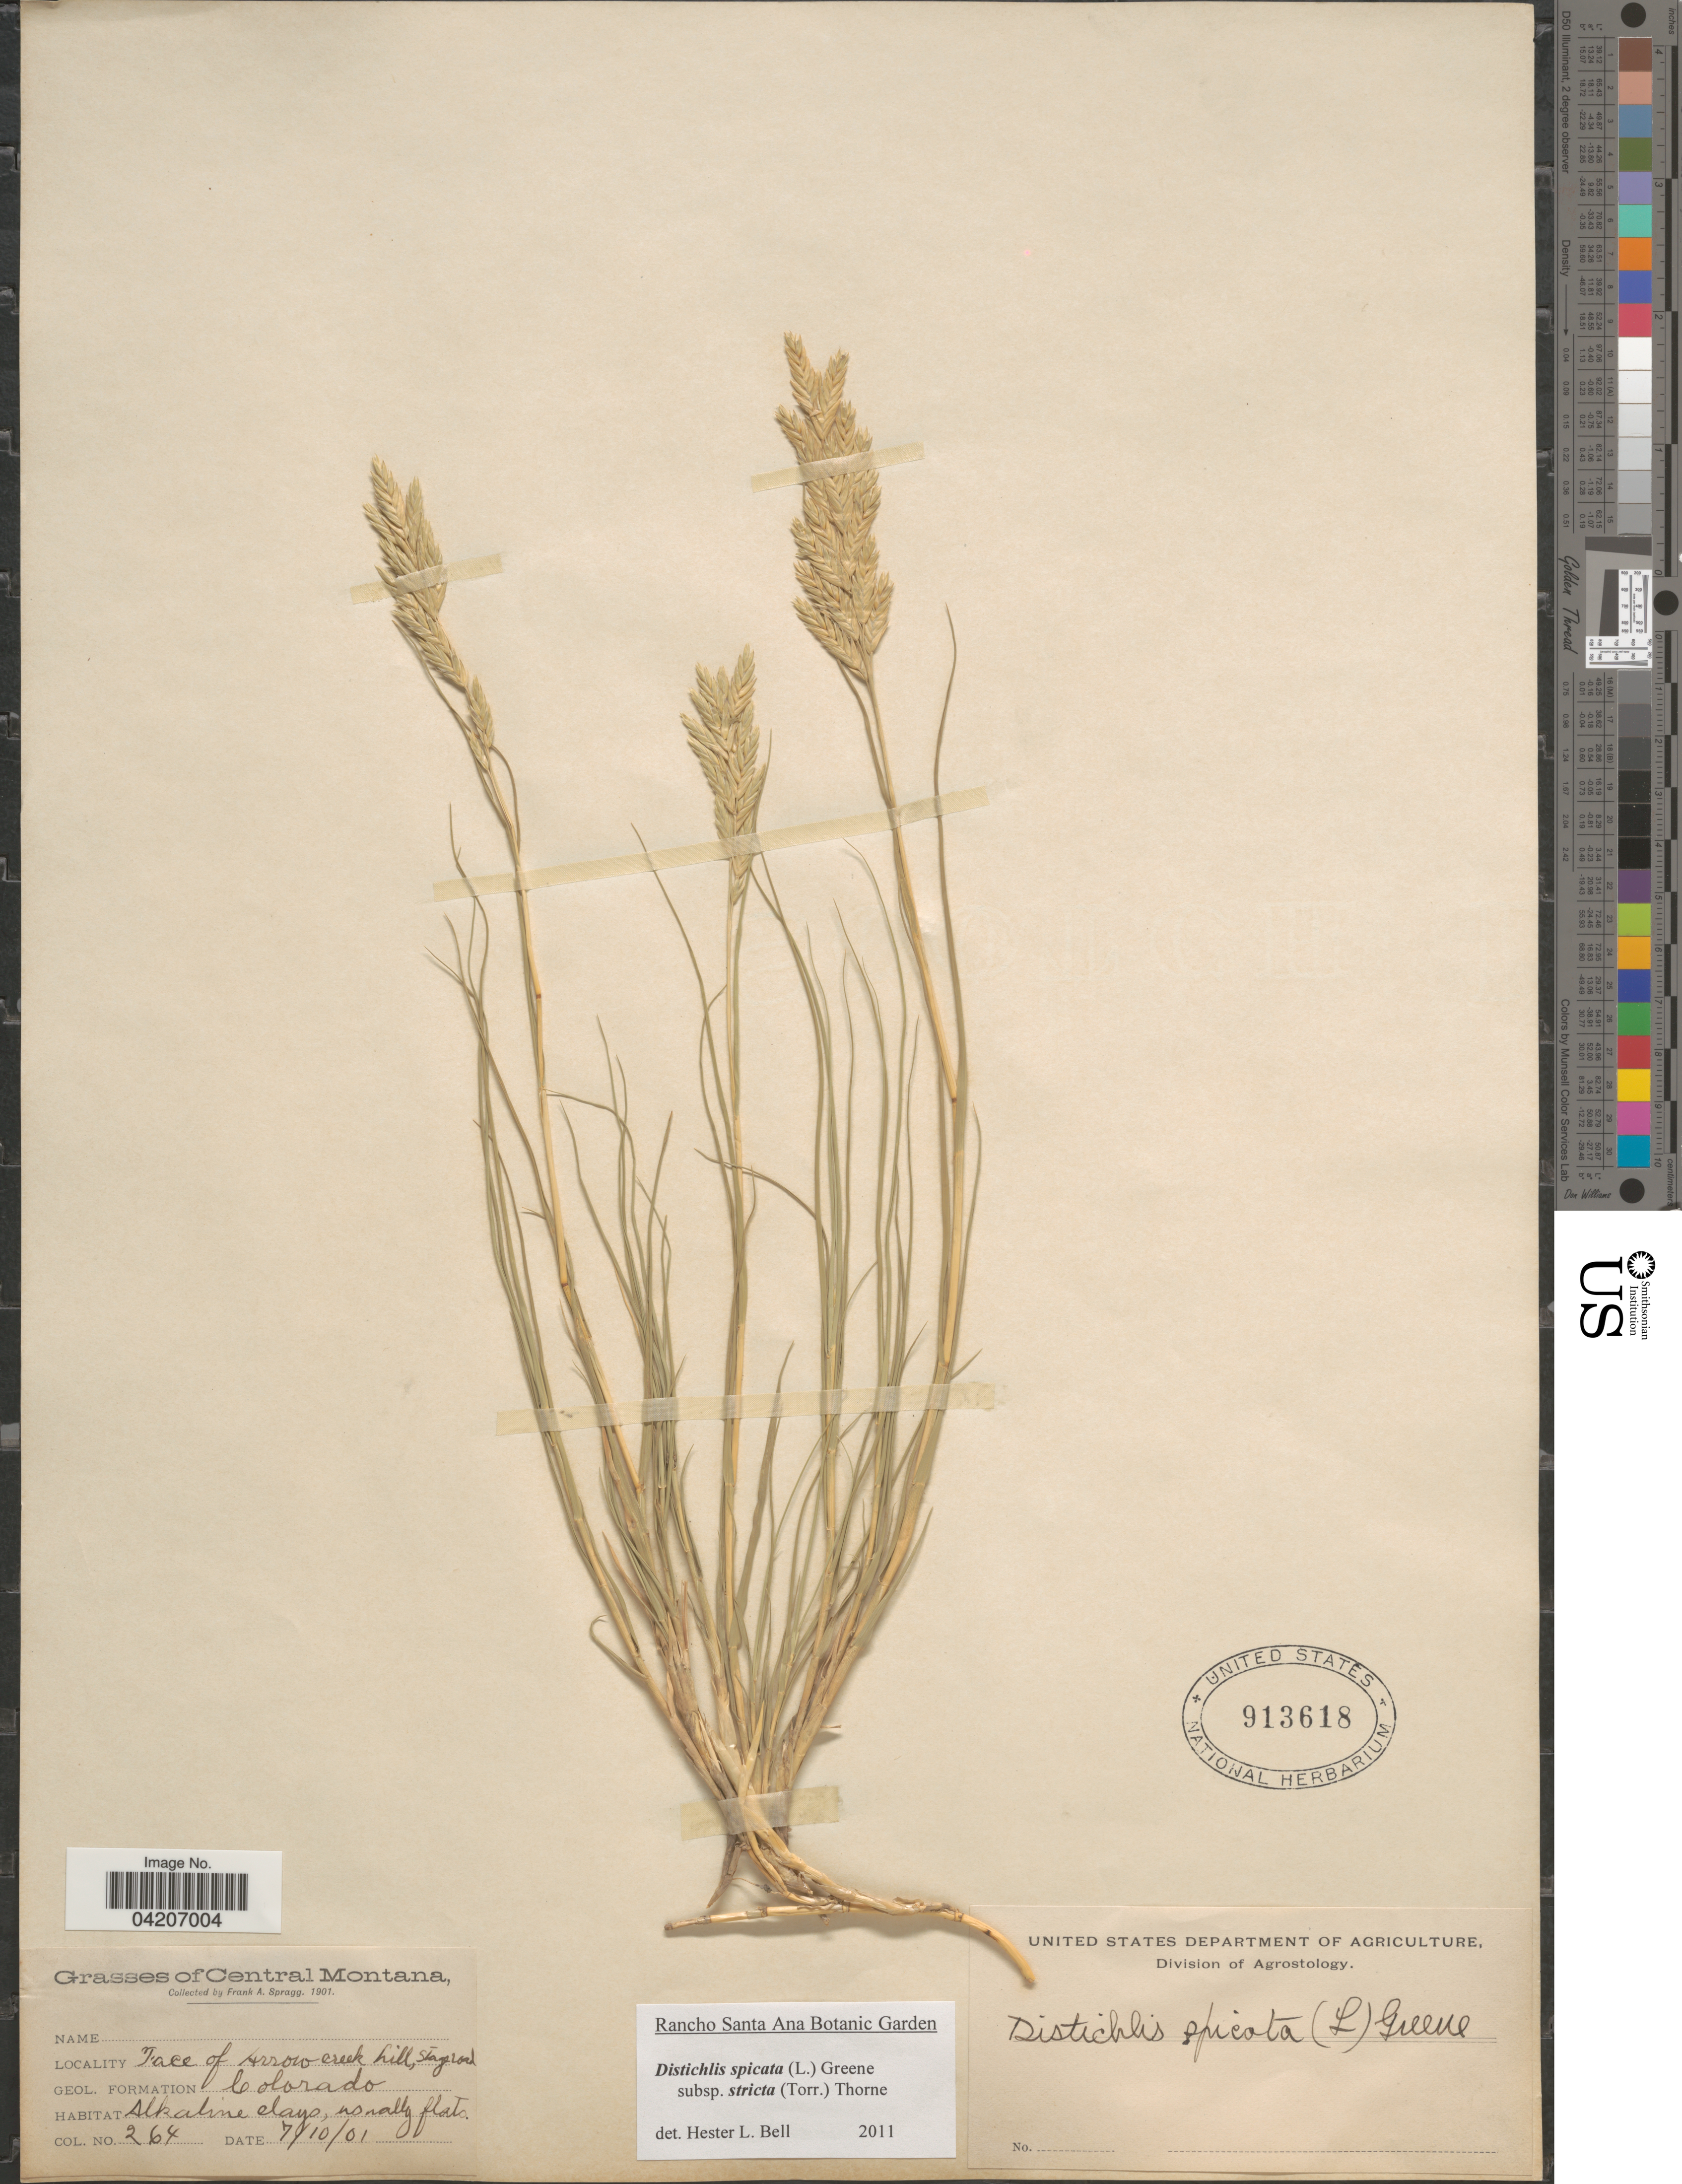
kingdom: Plantae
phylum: Tracheophyta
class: Liliopsida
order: Poales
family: Poaceae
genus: Distichlis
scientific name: Distichlis spicata subsp. stricta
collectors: F. Spragg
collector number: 264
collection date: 1901-07-10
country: United States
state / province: Colorado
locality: Face of Arrowcreek hill, stage road.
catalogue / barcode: US 913618